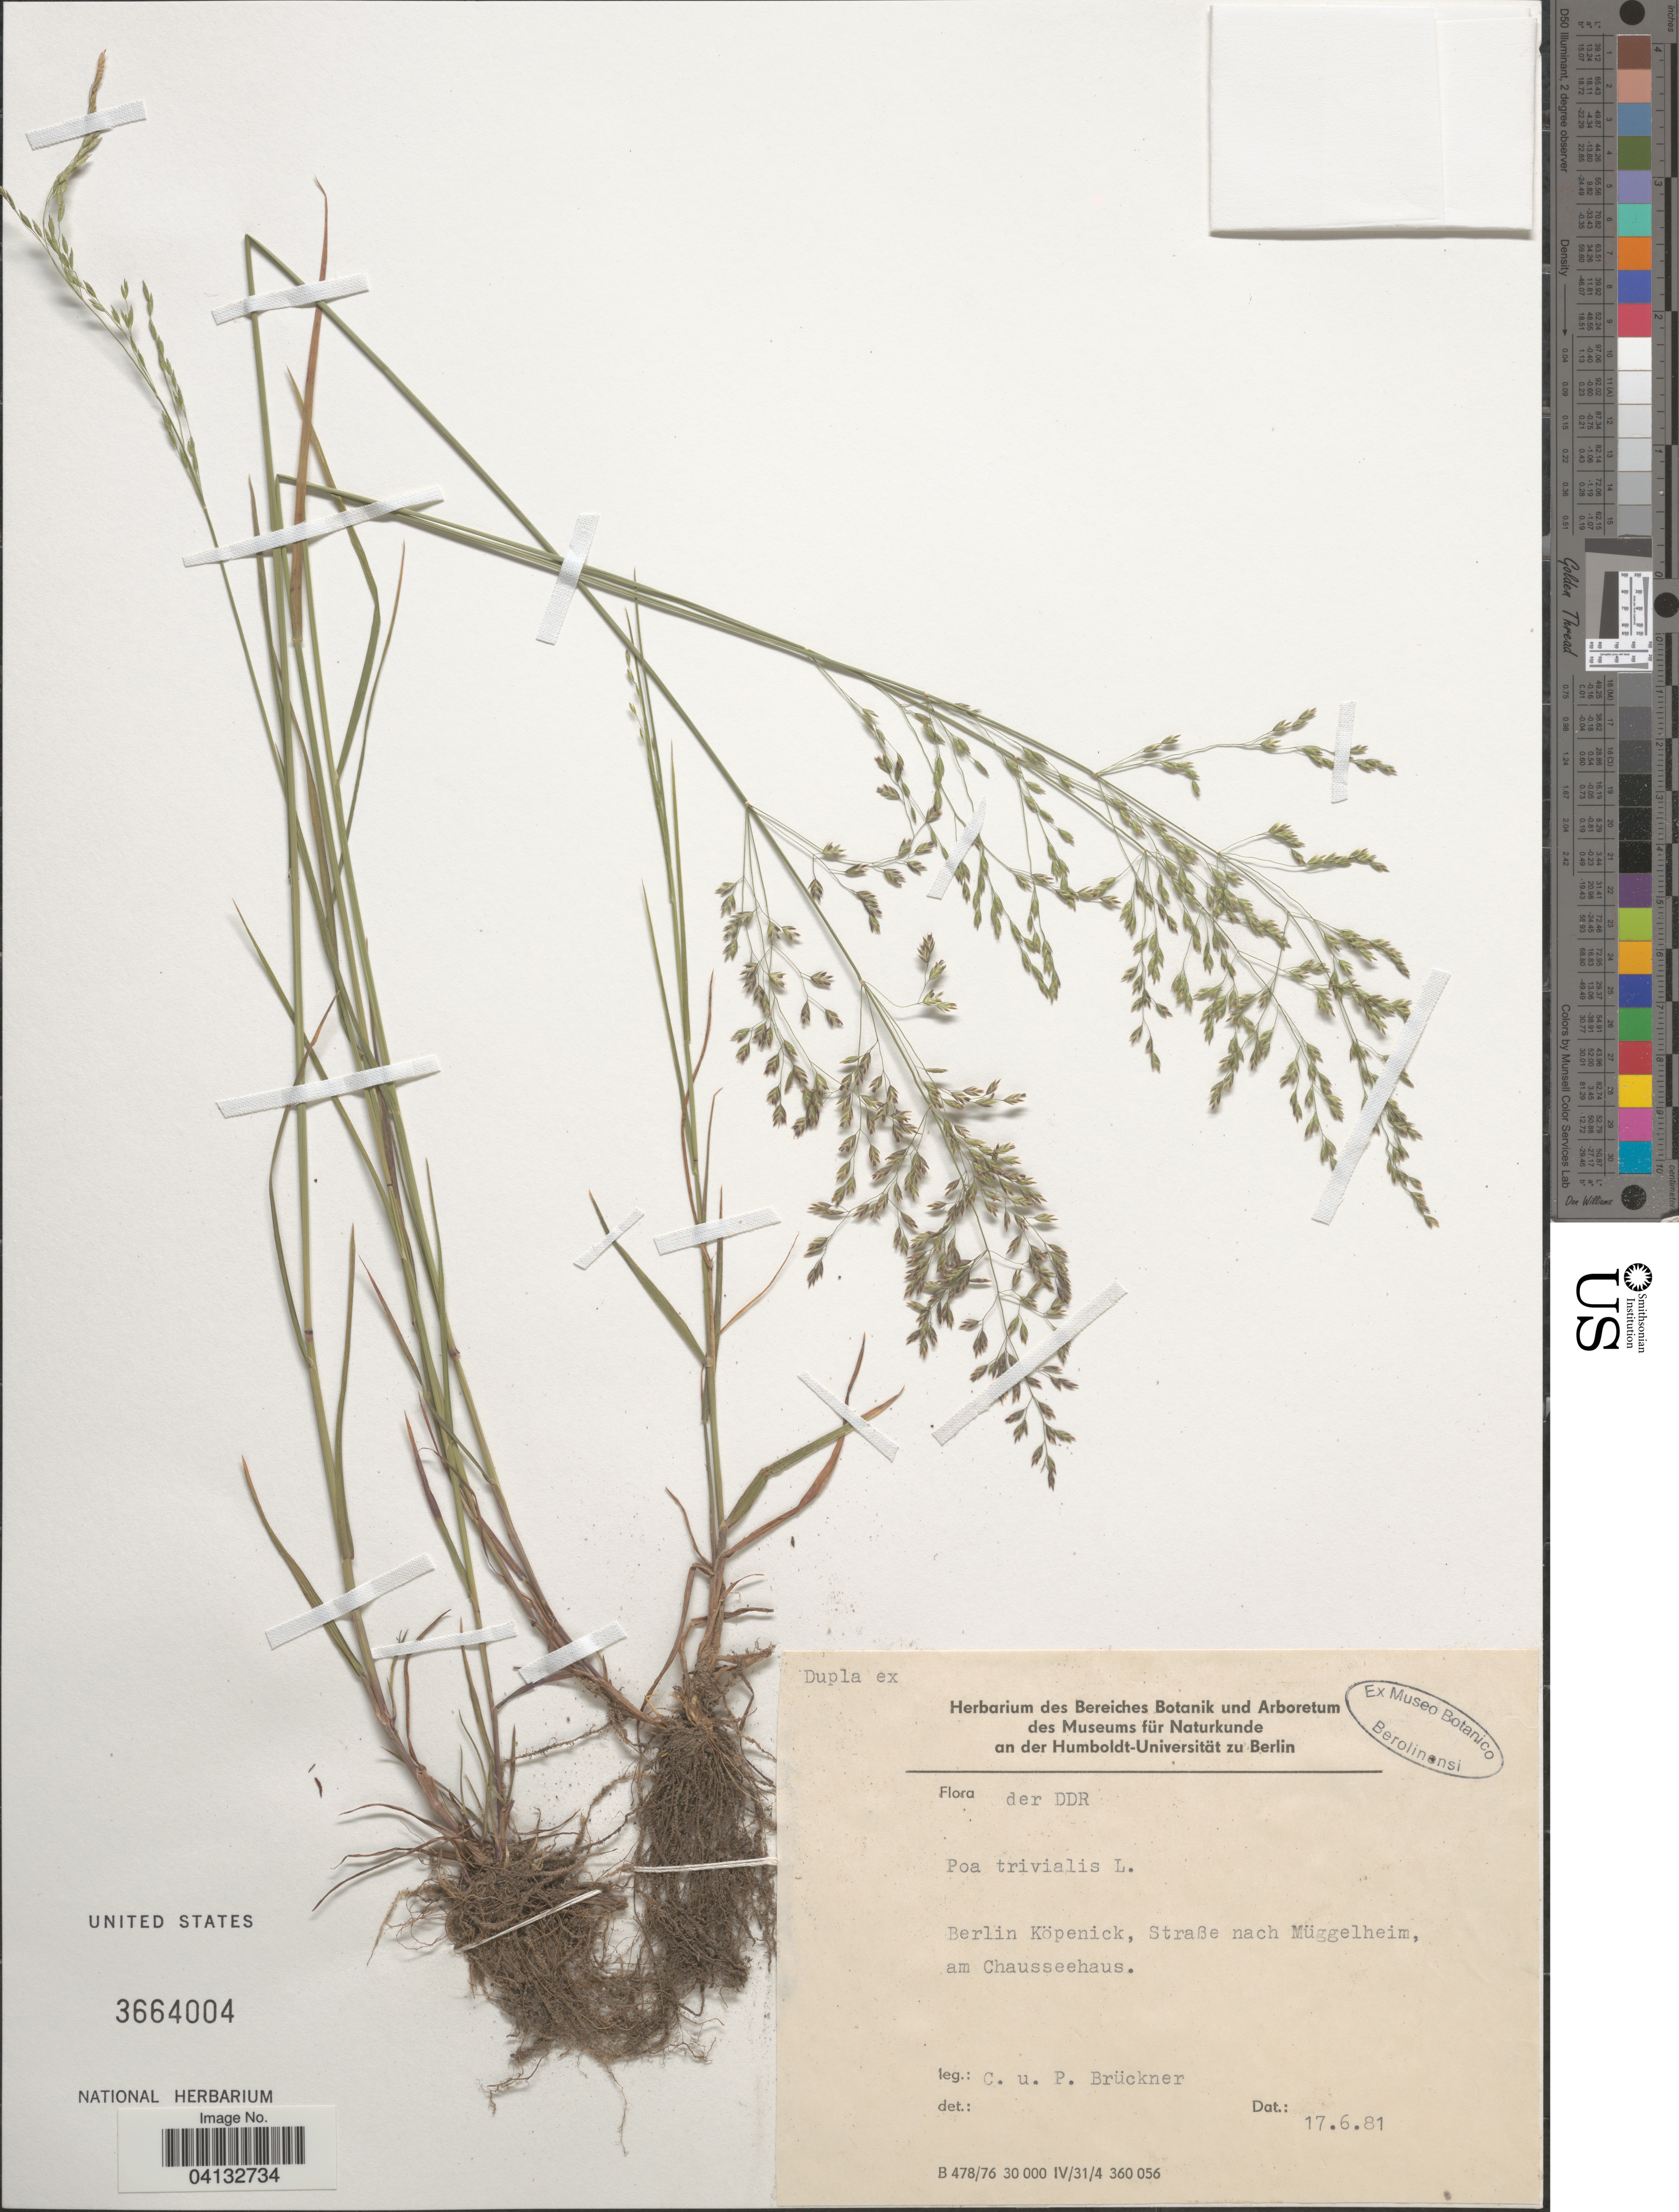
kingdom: Plantae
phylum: Tracheophyta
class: Liliopsida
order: Poales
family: Poaceae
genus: Poa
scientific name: Poa trivialis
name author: L.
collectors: C. Brückner & P. Brückner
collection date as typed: Transcribed d/m/y: 17/6/81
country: Germany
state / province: Berlin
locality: DDR. Berlin Köpenick, Straße nach Müggelheim, am Chausseehaus.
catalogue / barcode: US 3664004